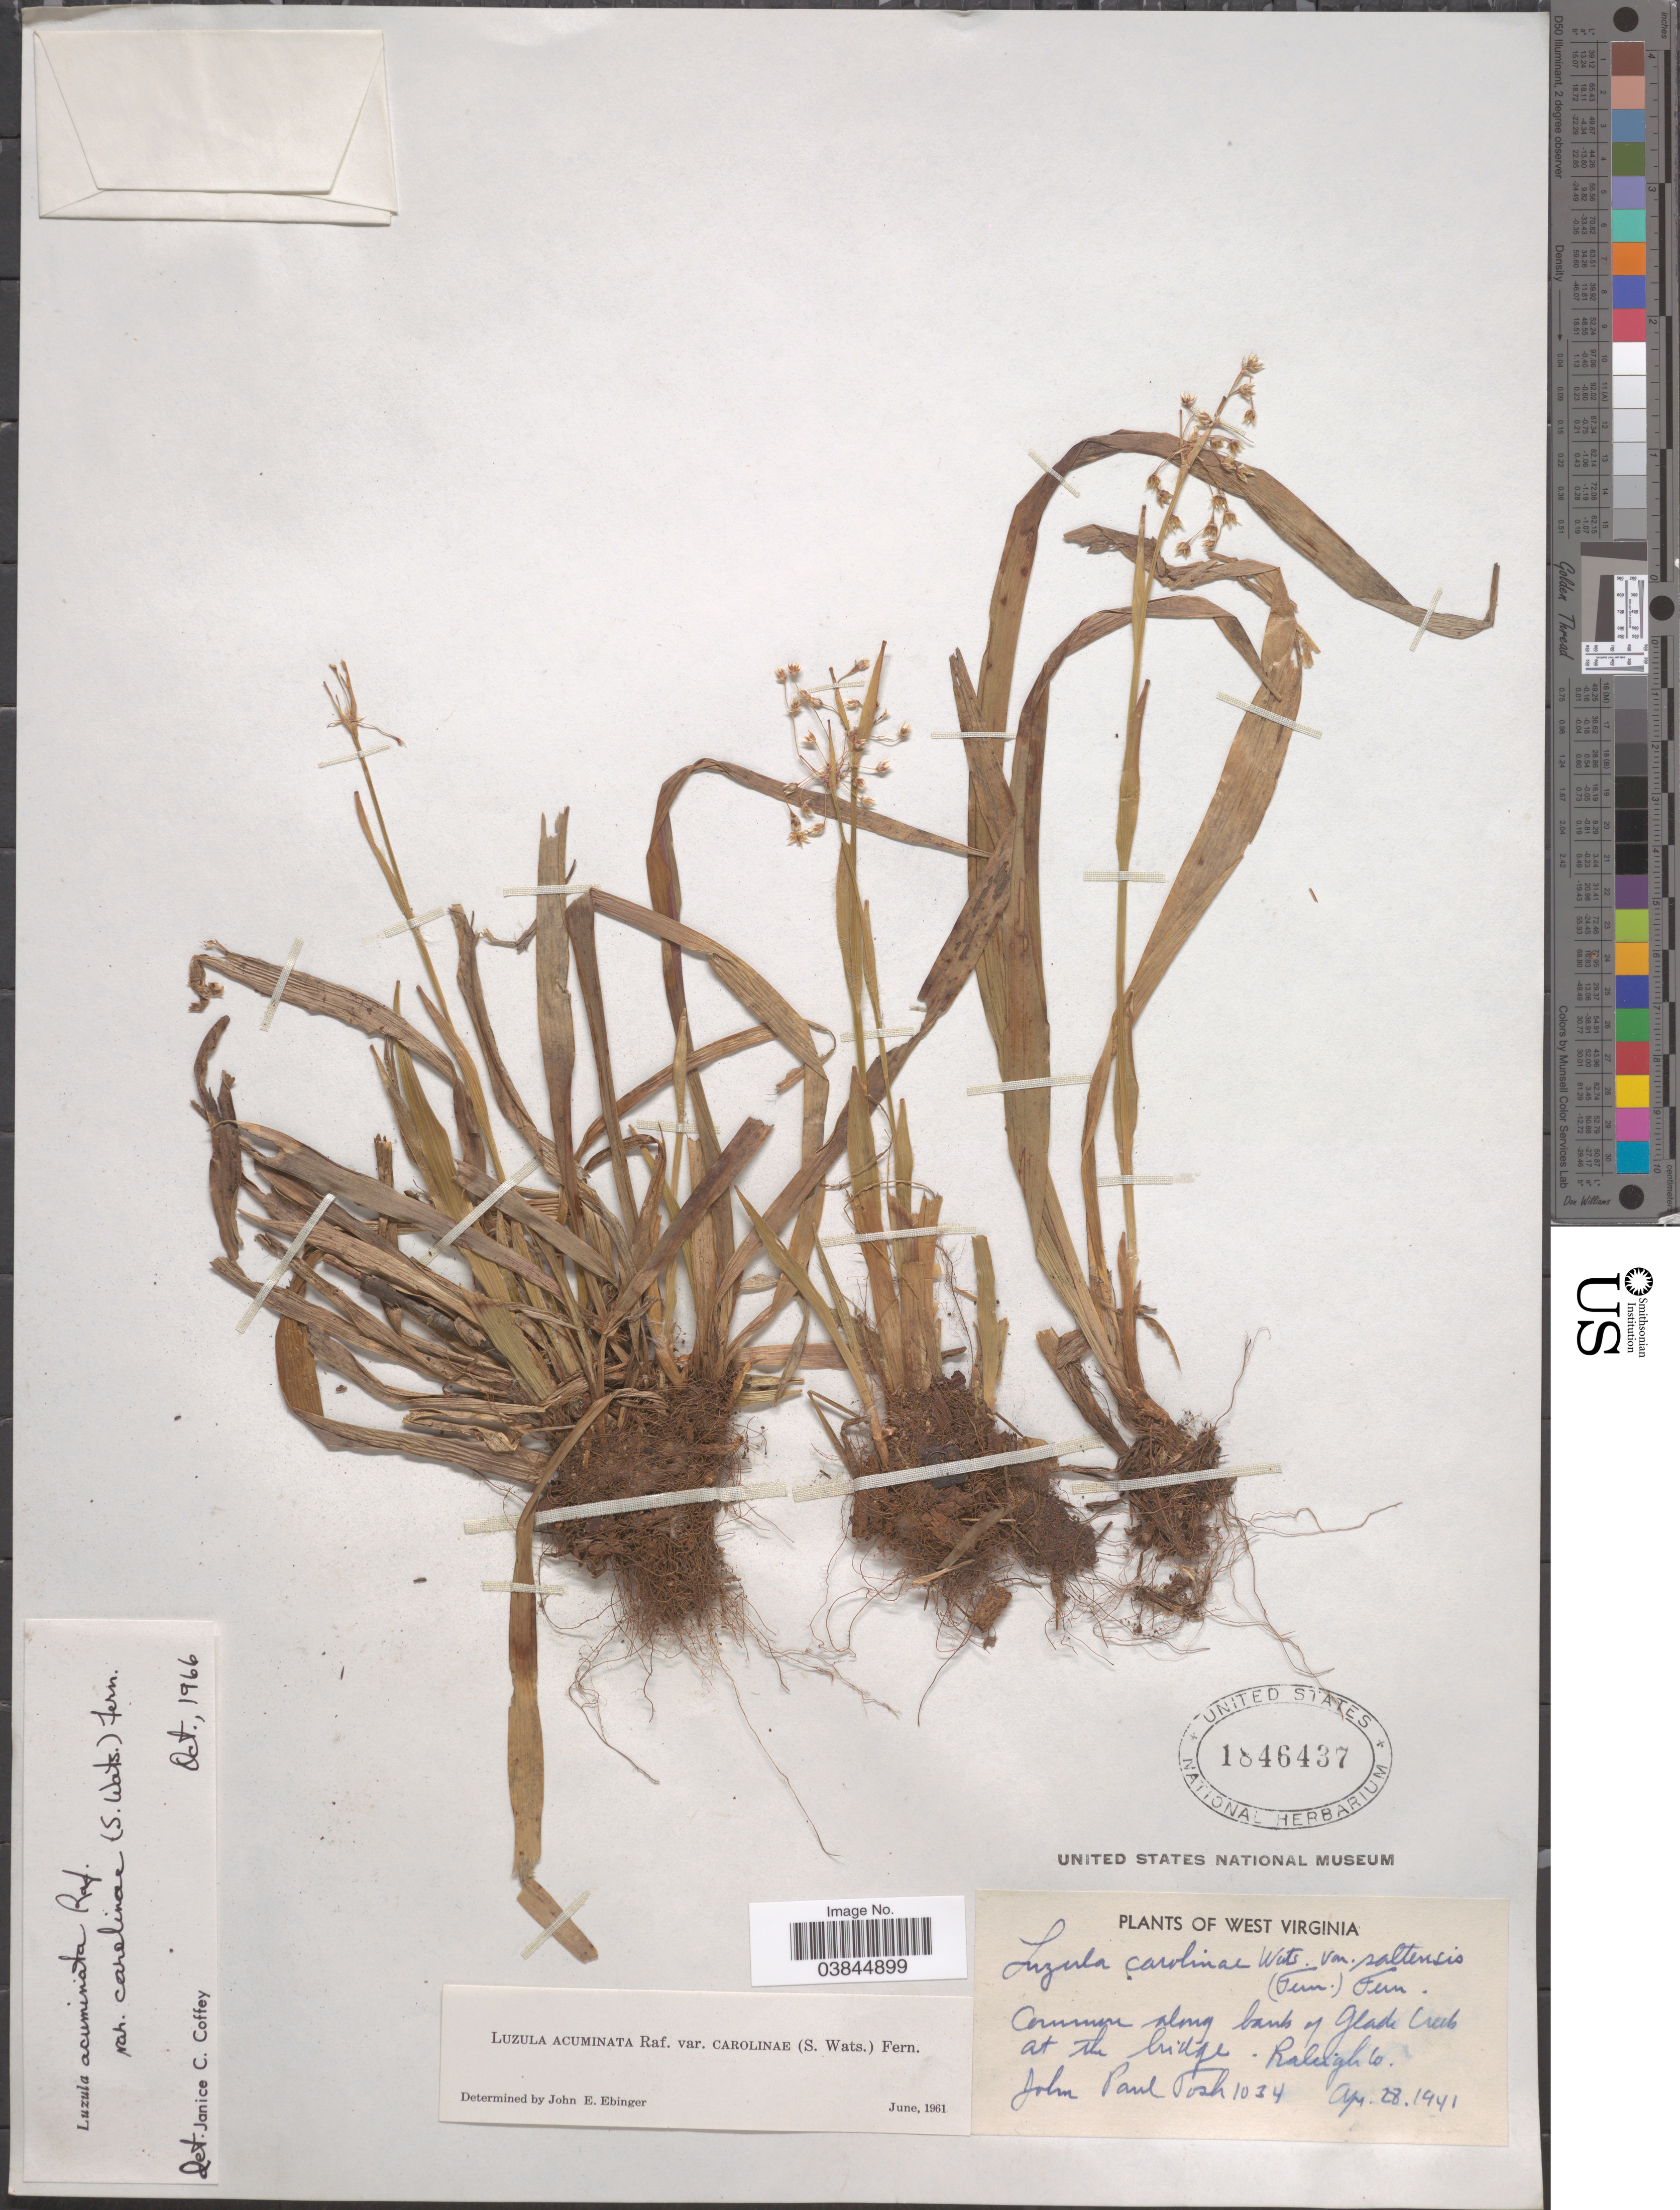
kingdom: Plantae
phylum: Tracheophyta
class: Liliopsida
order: Poales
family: Juncaceae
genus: Luzula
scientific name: Luzula acuminata var. carolinae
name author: (S. Watson) Fernald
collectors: J. Paul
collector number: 1034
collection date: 1941-04-28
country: United States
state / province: West Virginia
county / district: Raleigh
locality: Along banks of Glade Creek at the bridge. Raleigh Co.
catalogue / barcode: US 1846437